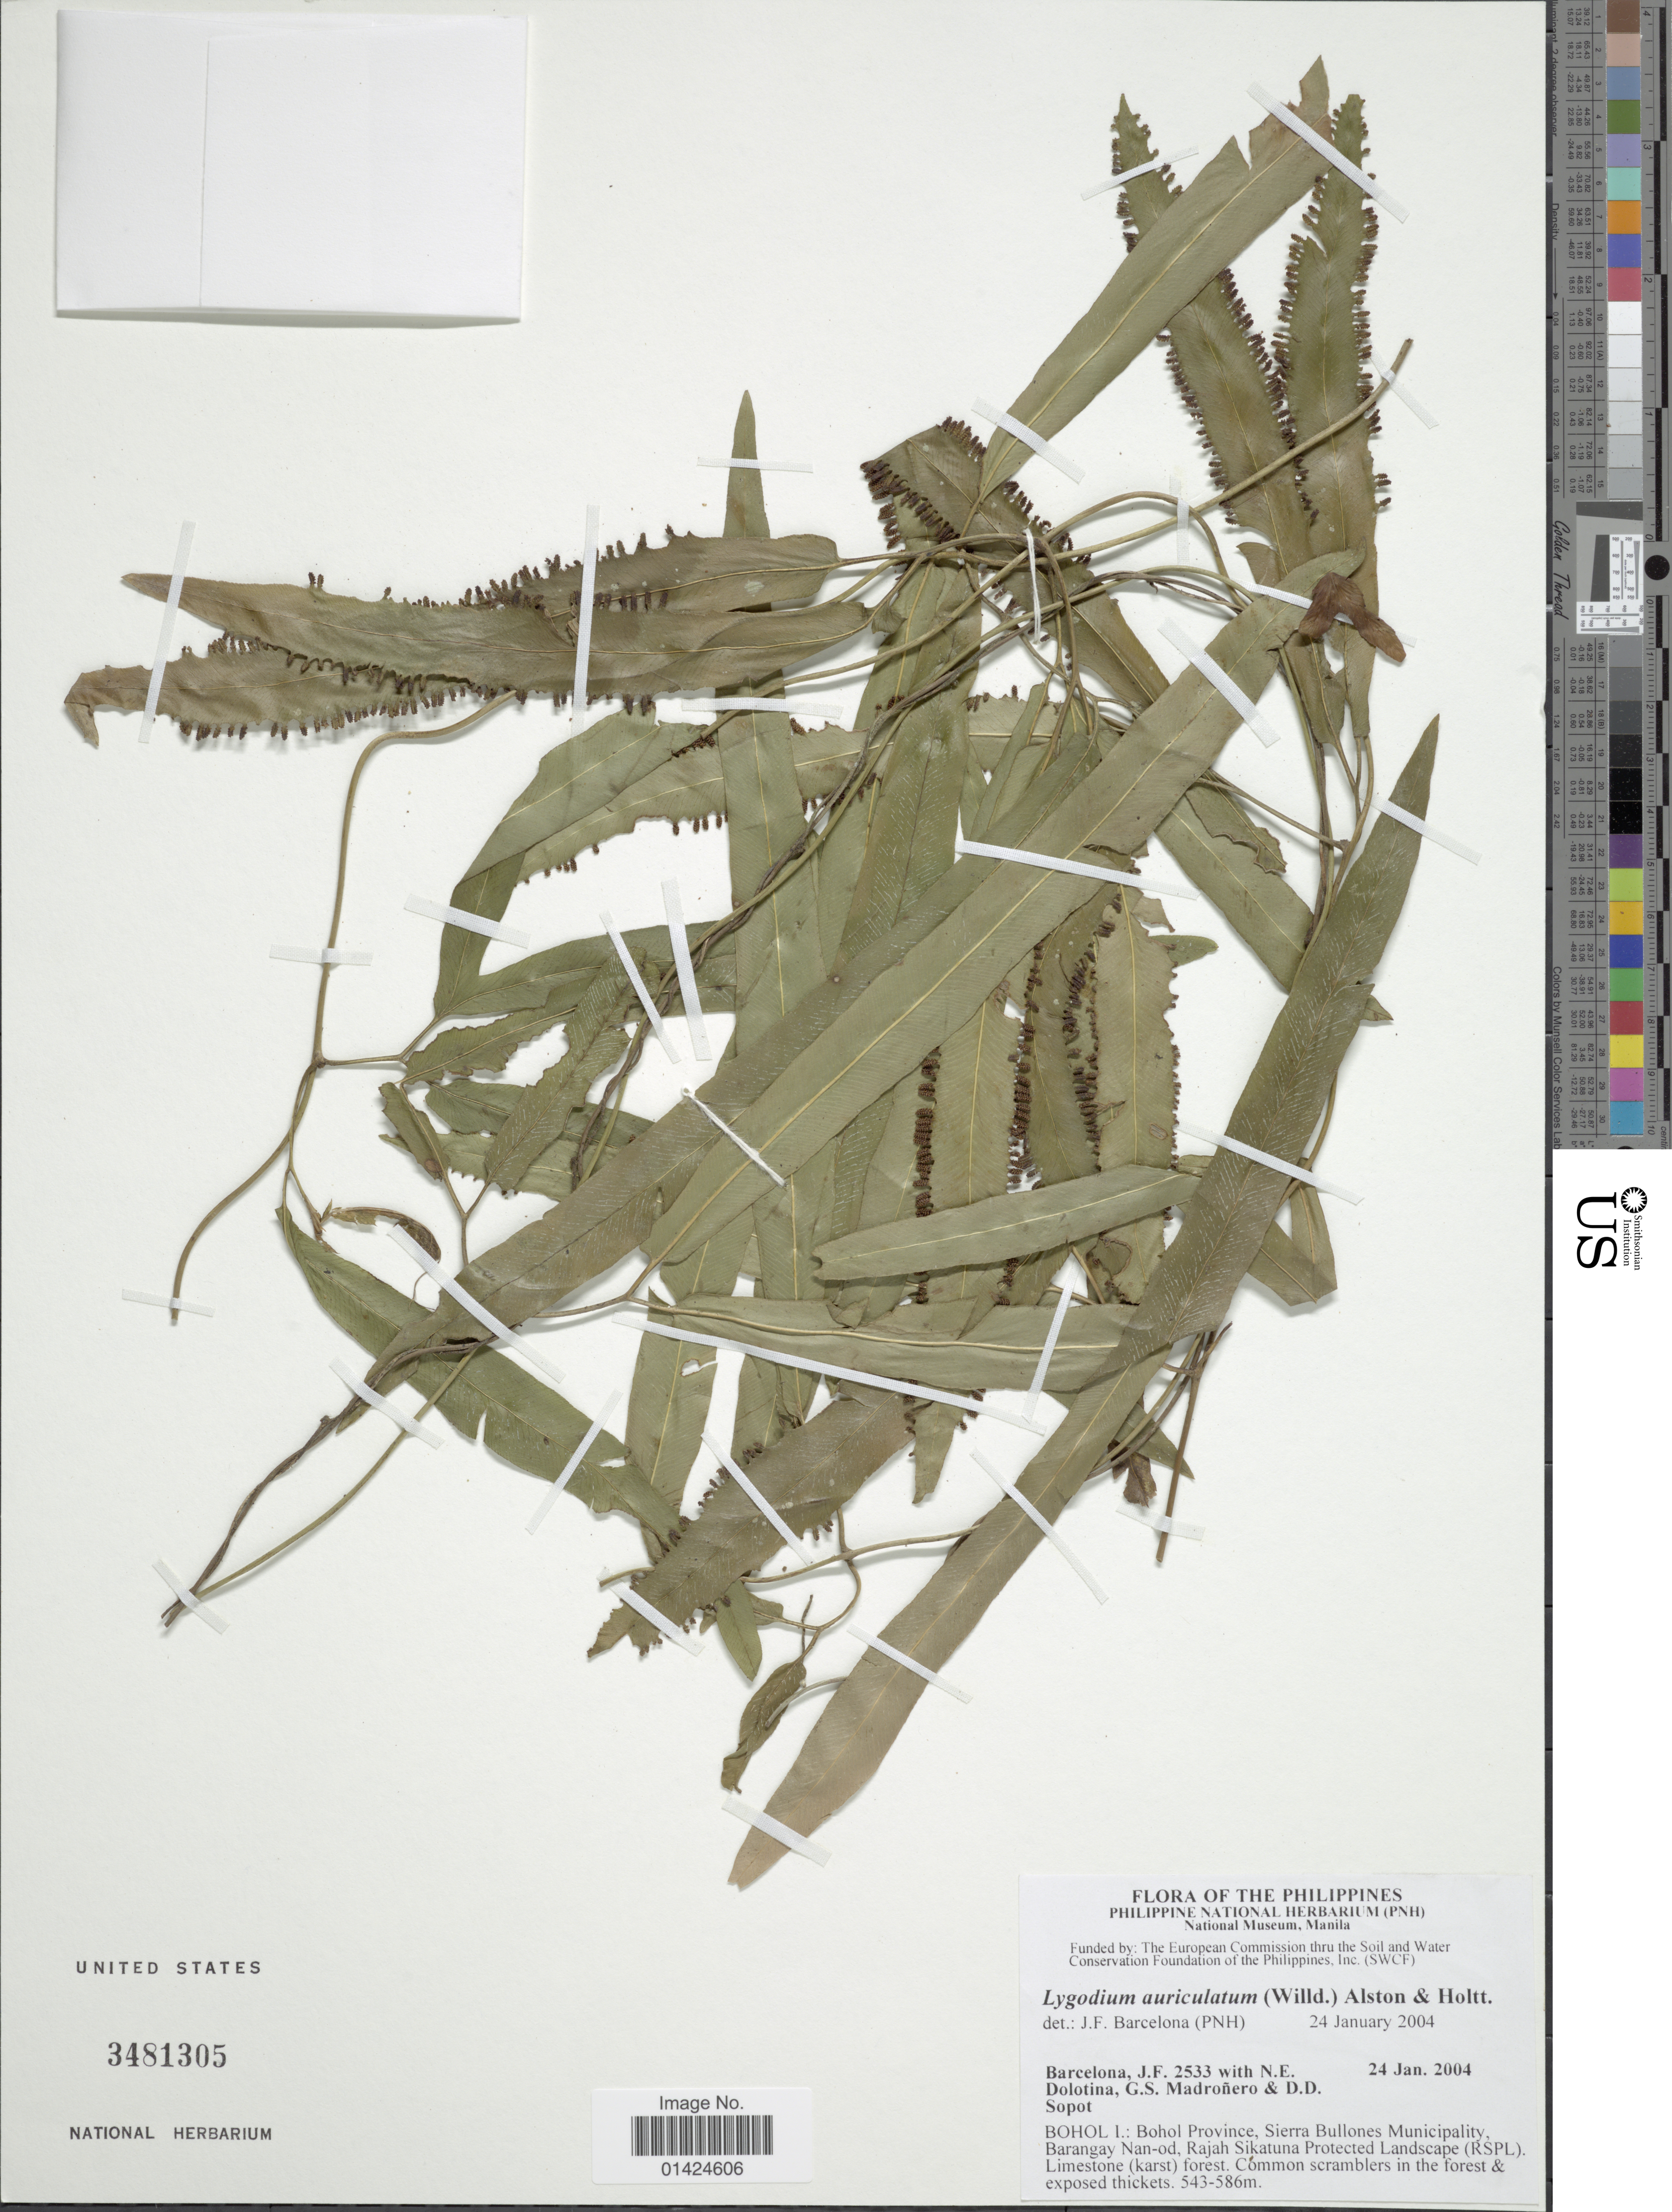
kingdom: Plantae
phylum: Tracheophyta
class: Polypodiopsida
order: Schizaeales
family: Lygodiaceae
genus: Lygodium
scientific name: Lygodium borneense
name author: Alderw.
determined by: Pelosi, Jessie A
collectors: J. F. Barcelona, N. Dolotina, G. Madroñero & D. Sopot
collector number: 2533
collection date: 2004-01-24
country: Philippines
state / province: Central Visayas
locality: Bohol I.: Bohol Province, Sierra Bullones Municipality, Barangay Nan-od, Rajah Sikatuna Protected Landscape (RSPL).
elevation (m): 543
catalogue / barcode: US 3481305